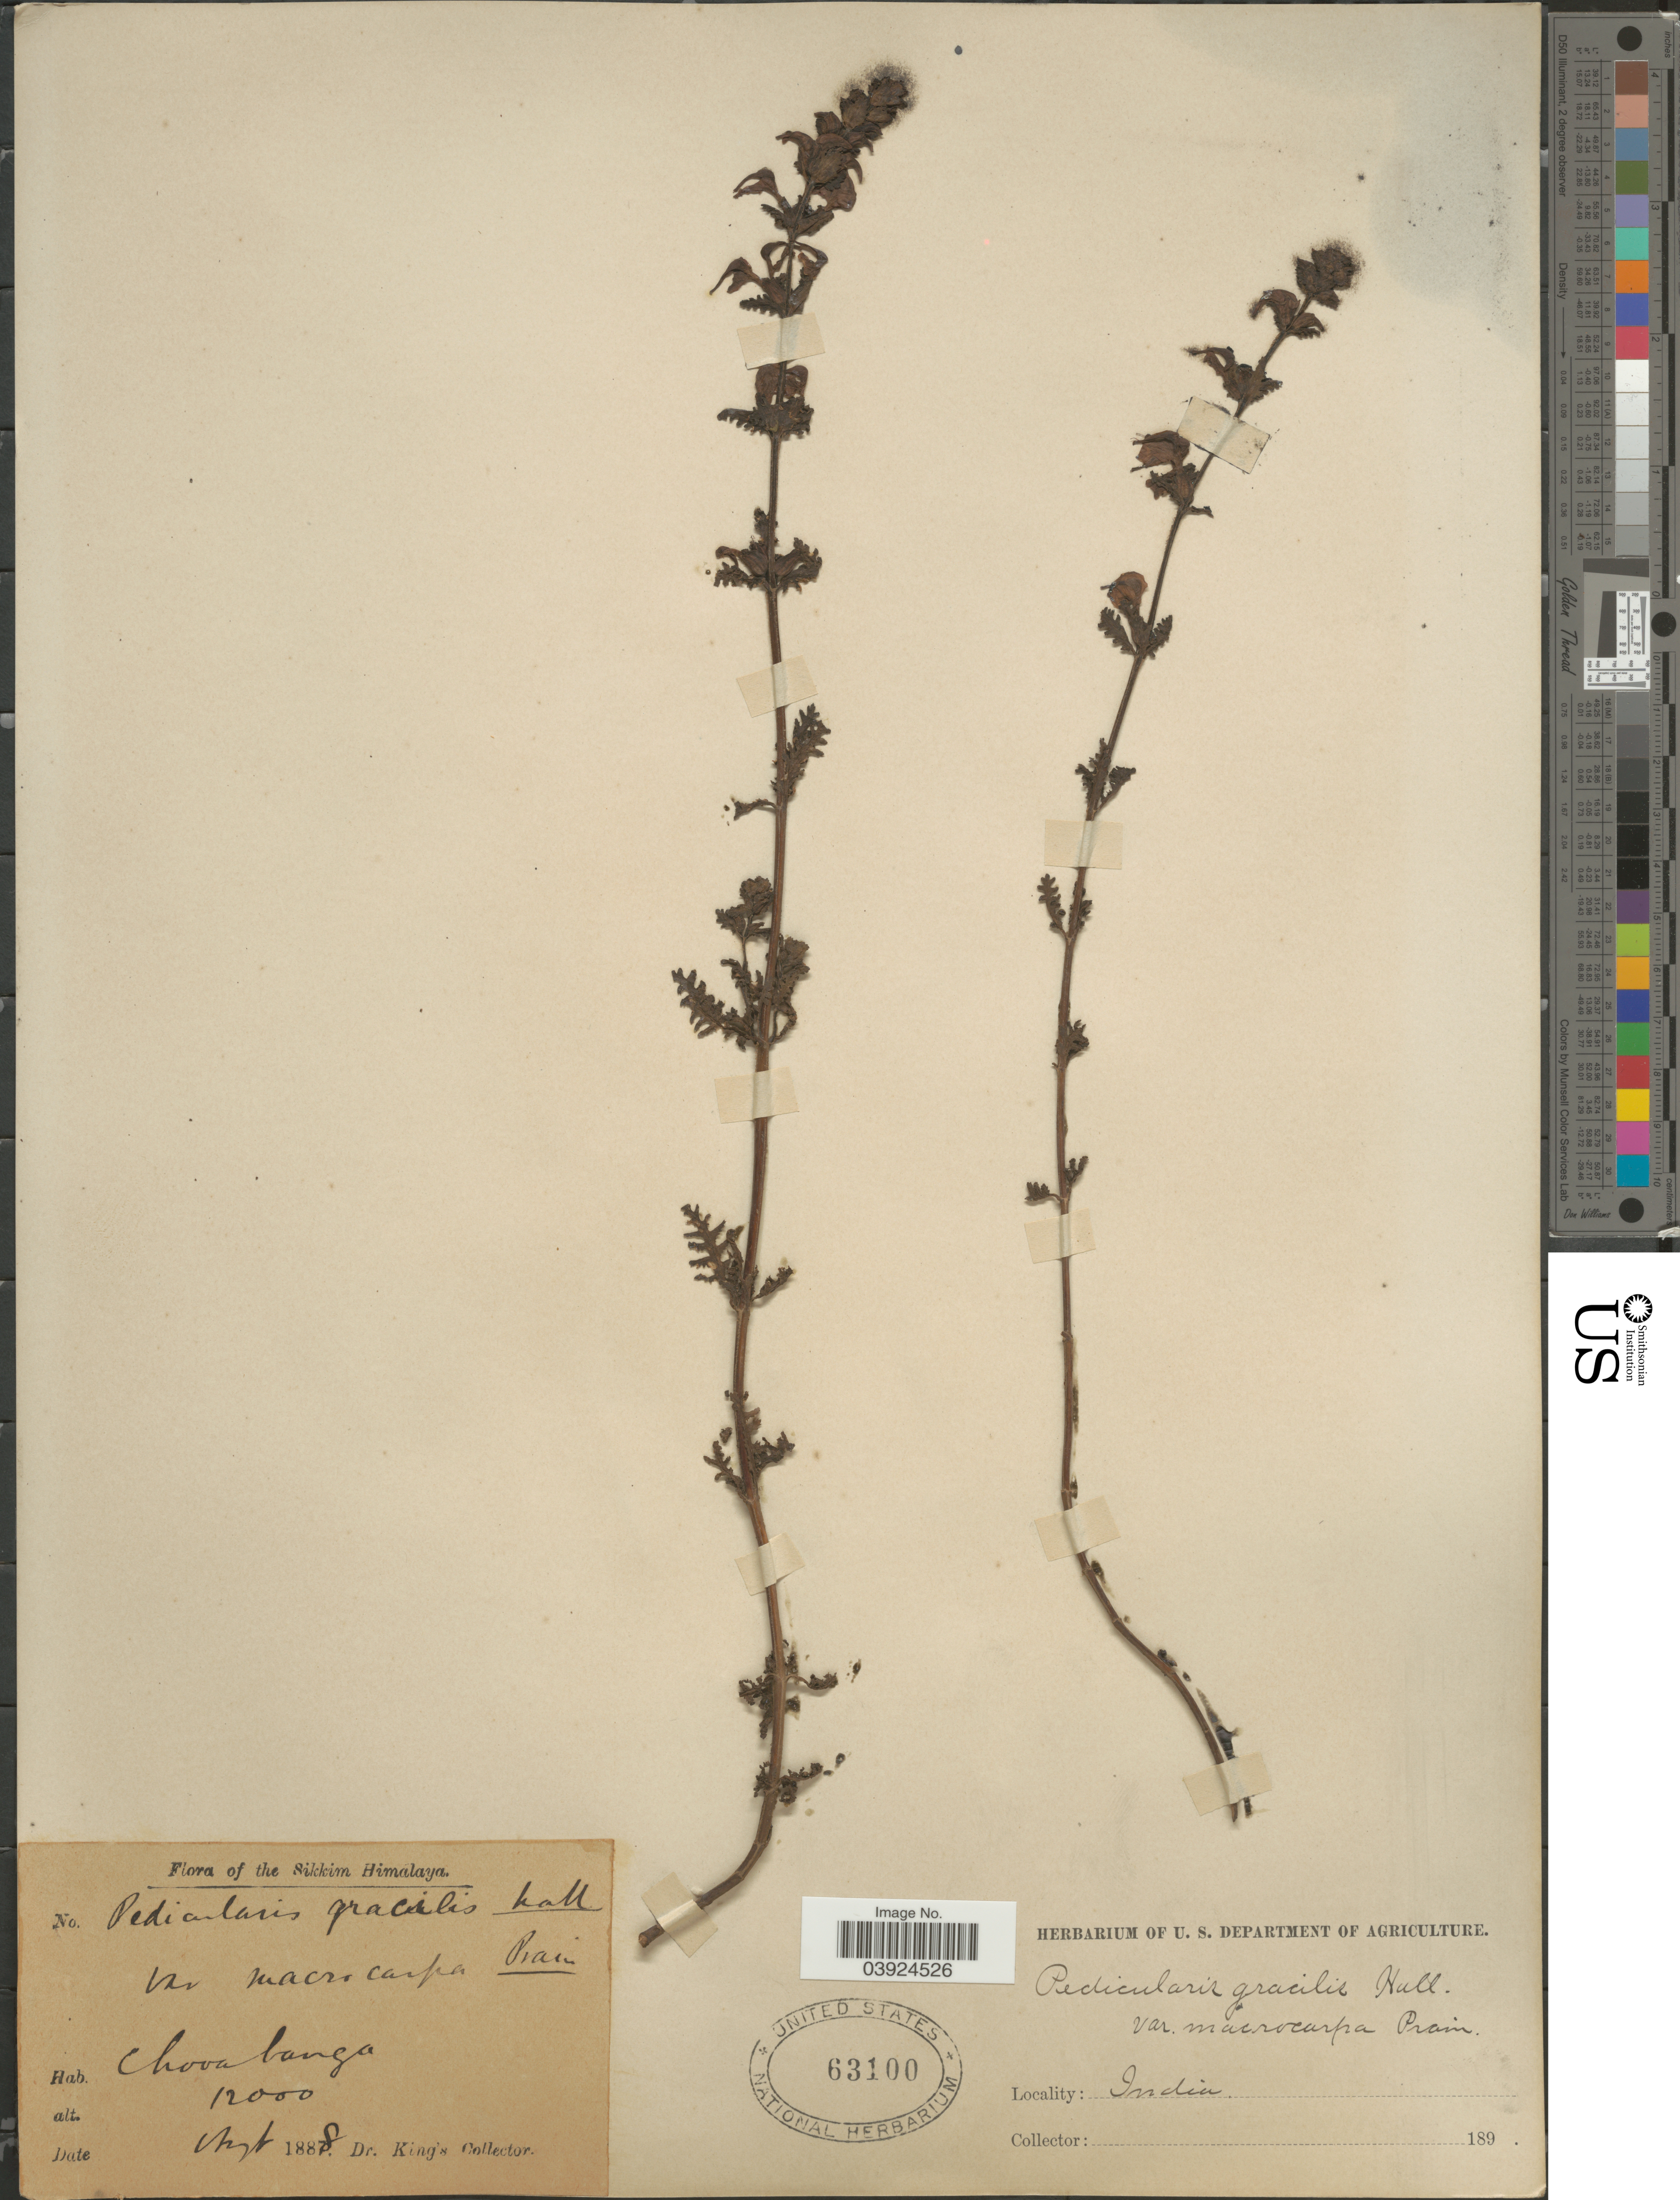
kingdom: Plantae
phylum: Tracheophyta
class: Magnoliopsida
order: Lamiales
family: Orobanchaceae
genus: Pedicularis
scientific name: Pedicularis gracilis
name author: Wall. ex Benth.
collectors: Dr. King's collector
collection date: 1888-09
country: India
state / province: Sikkim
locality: The Sikkim Himalaya. Chooabanga.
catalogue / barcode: US 63100